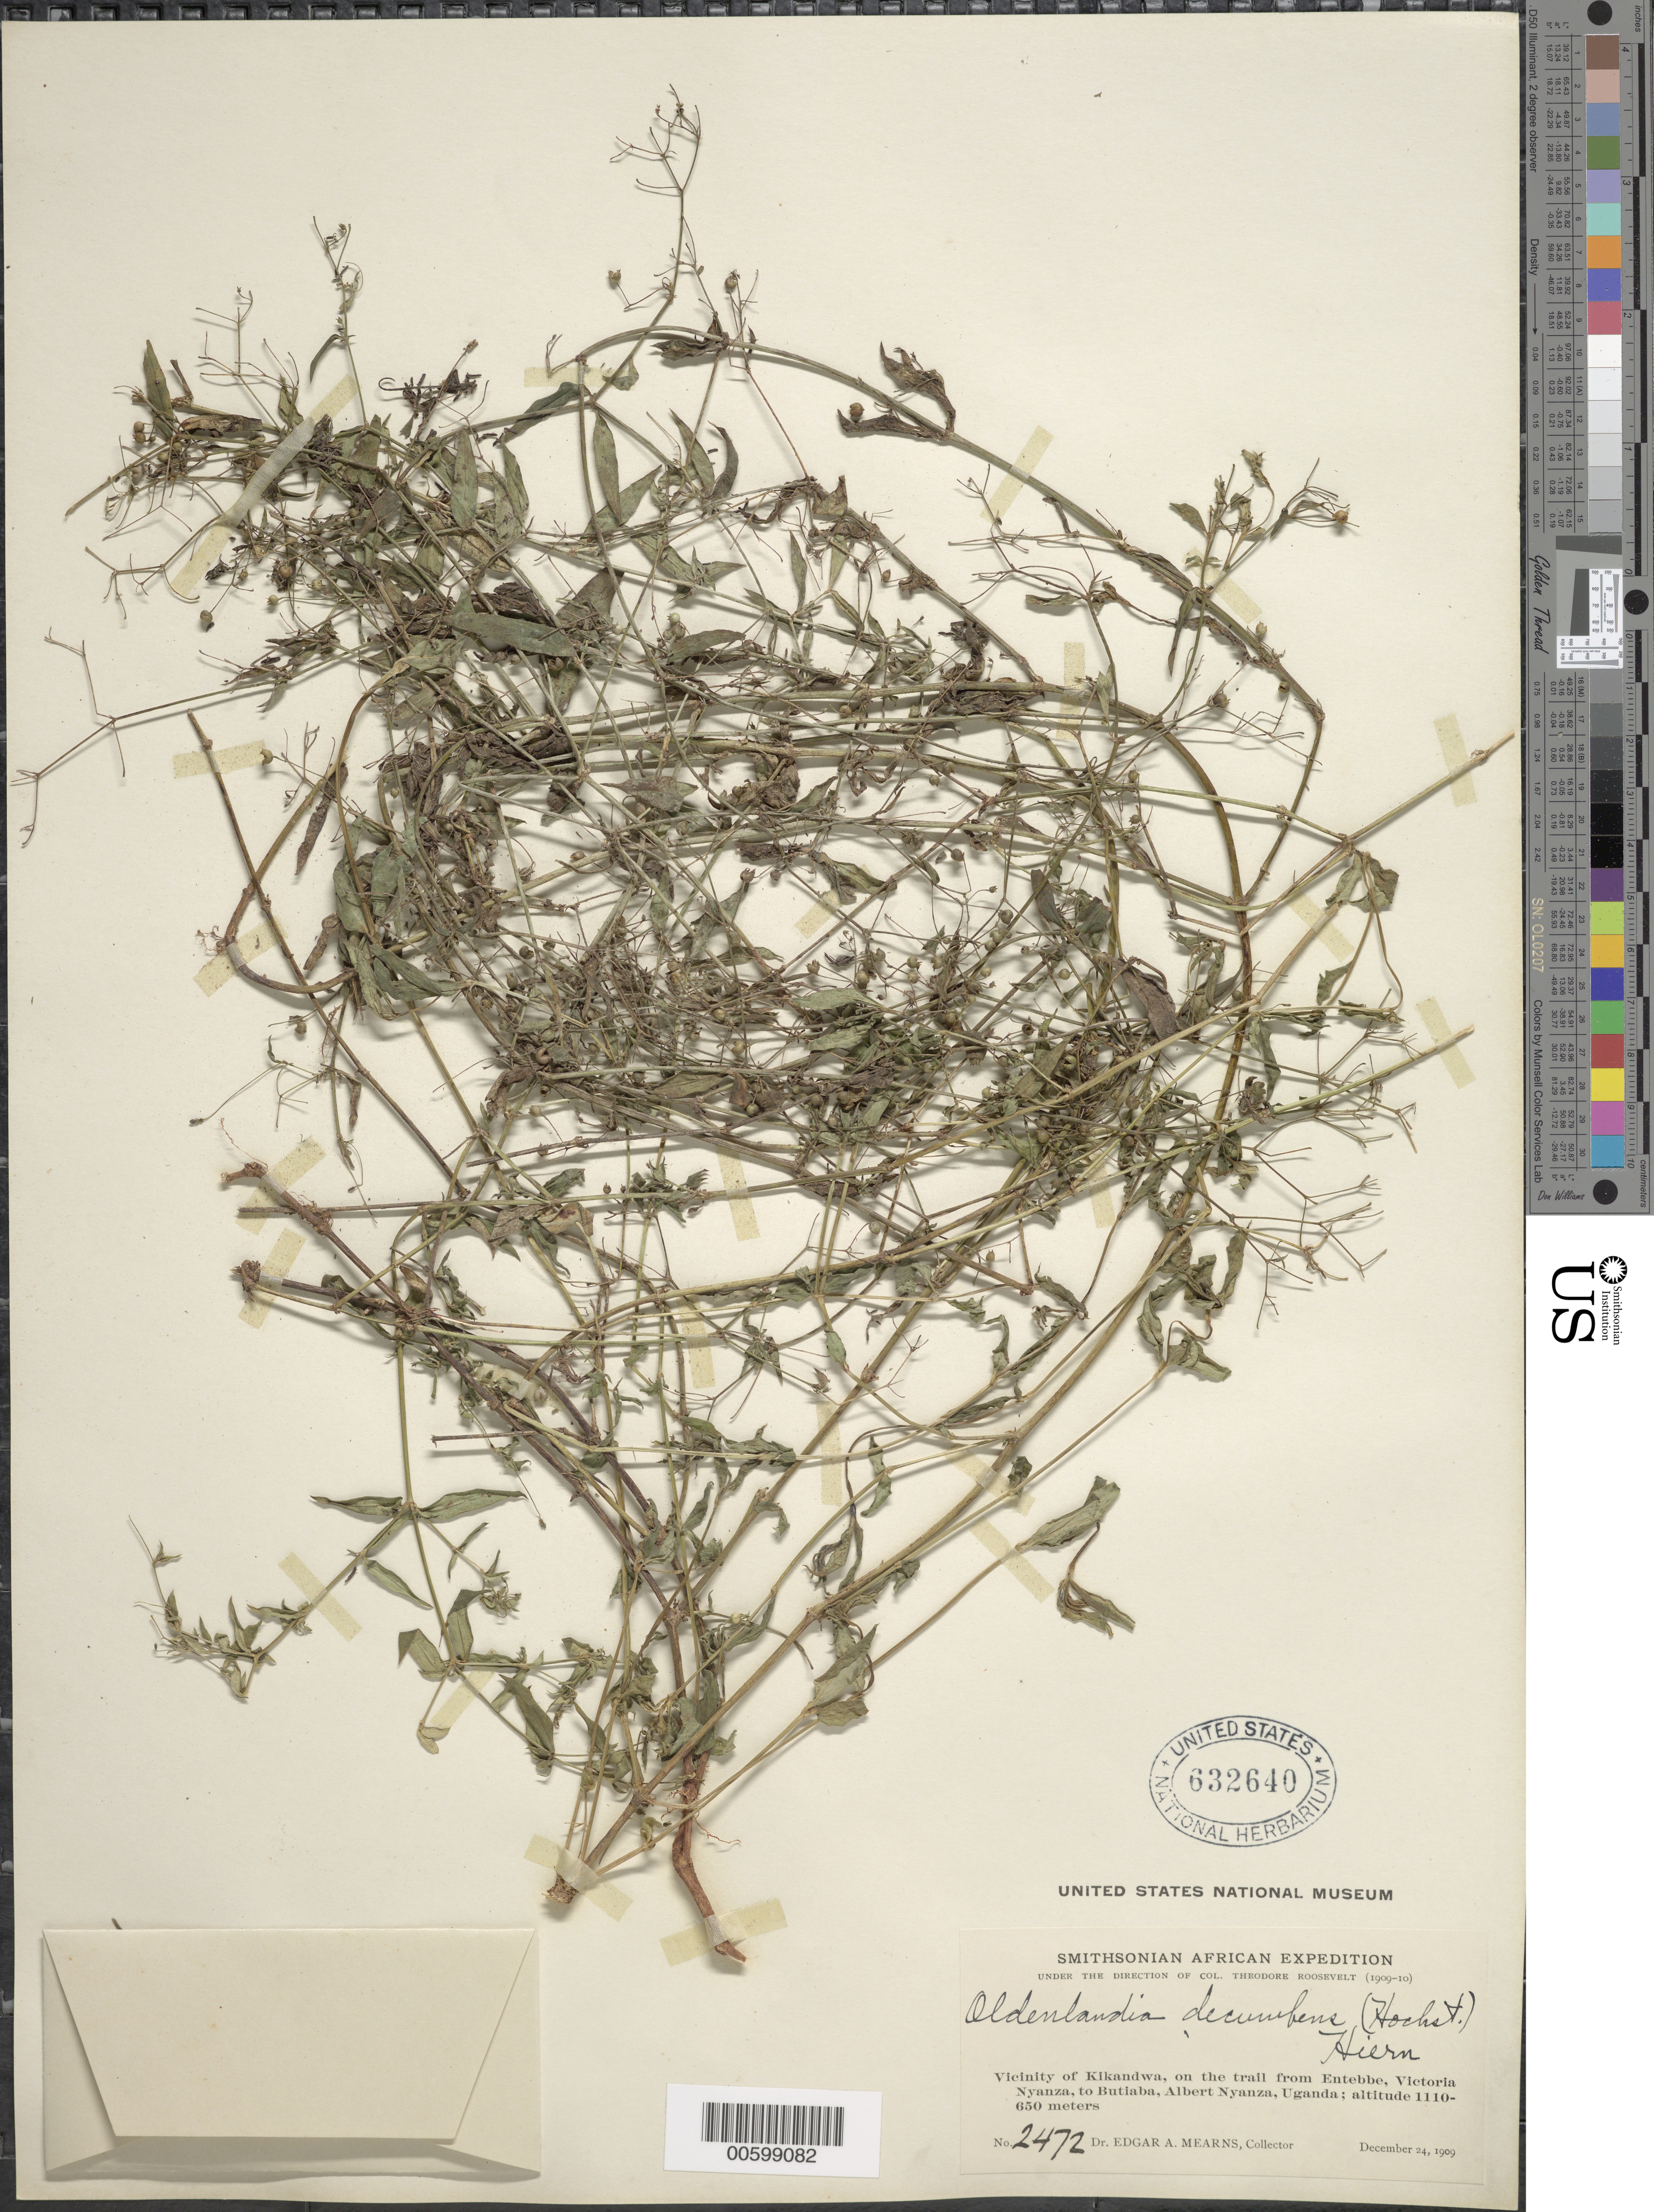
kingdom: Plantae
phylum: Tracheophyta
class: Magnoliopsida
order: Gentianales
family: Rubiaceae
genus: Oldenlandia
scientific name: Oldenlandia affinis subsp. fugax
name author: (Vatke) Verdc.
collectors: E. A. Mearns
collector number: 2472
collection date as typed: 24 Dec 1909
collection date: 1909-12-24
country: Uganda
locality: Vicinity of Kikandwa, on the trail from Entebbe, Victoria Nyanza, to Butiaba, Albert Nyanza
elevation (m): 1110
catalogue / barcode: US 632640